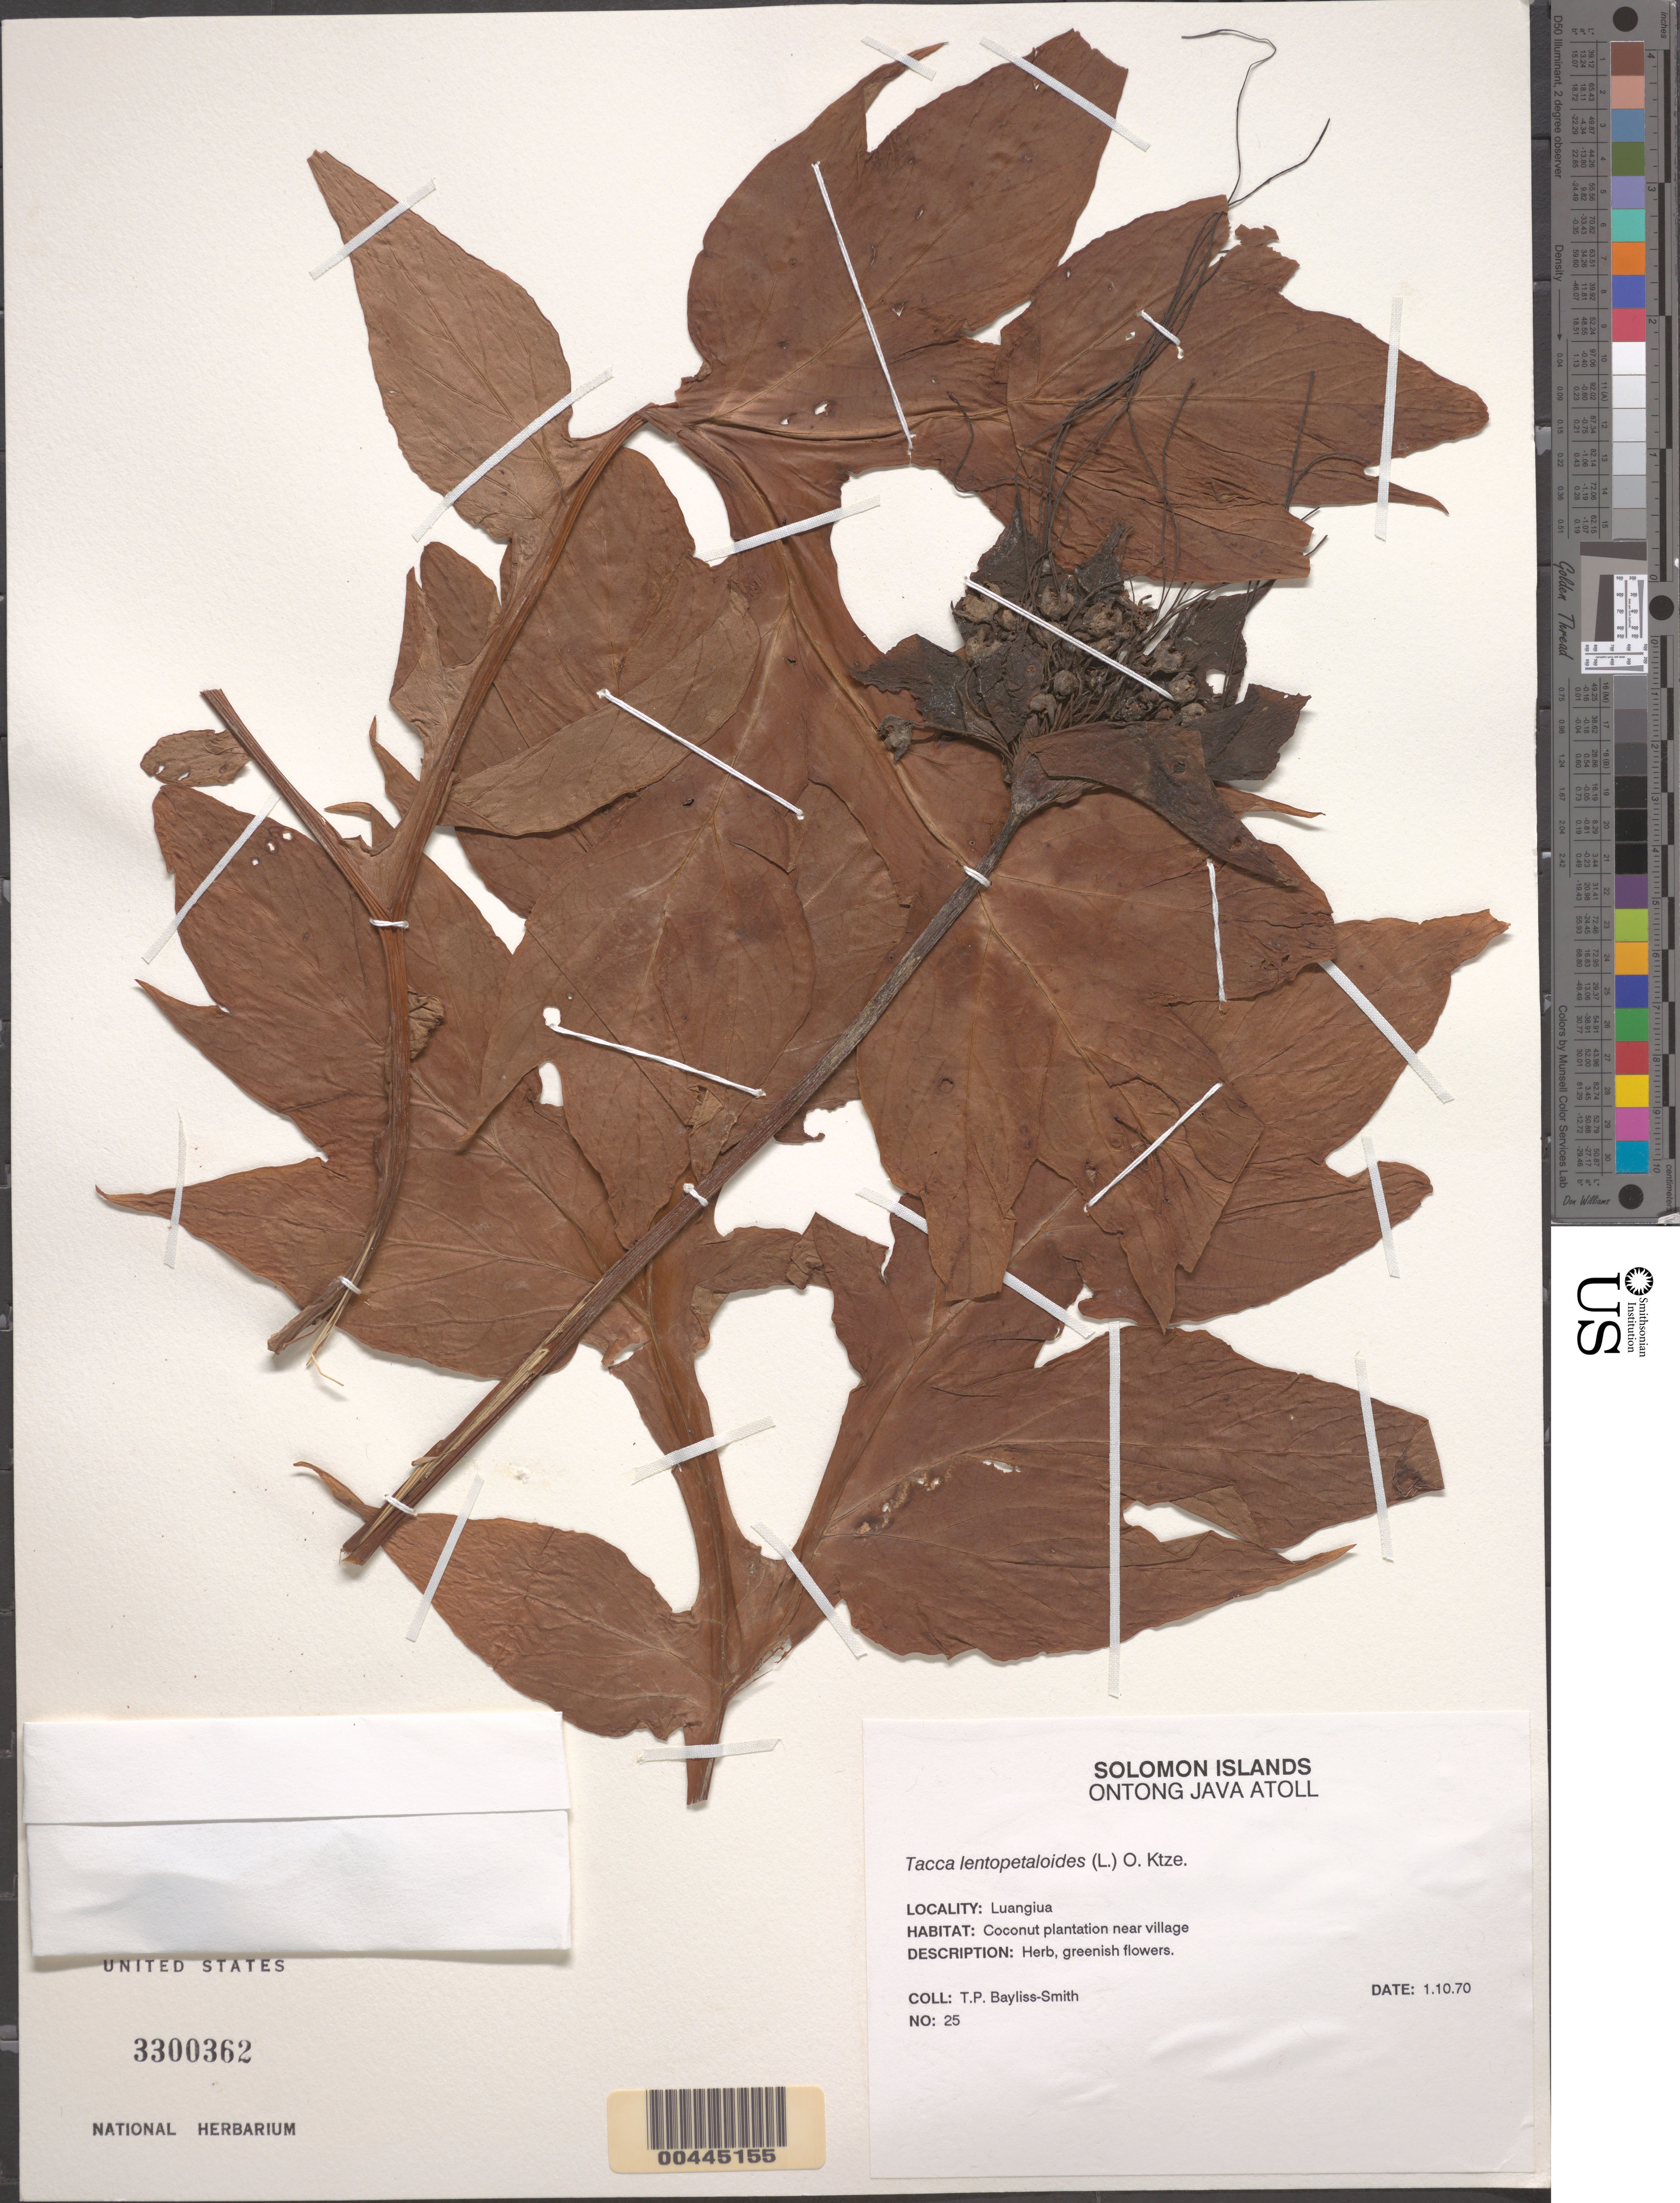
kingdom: Plantae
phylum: Tracheophyta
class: Liliopsida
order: Dioscoreales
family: Dioscoreaceae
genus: Tacca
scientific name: Tacca leontopetaloides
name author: (L.) Kuntze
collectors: T. P. Bayliss-Smith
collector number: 25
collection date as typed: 01 Oct 1970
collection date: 1970-10-01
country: Solomon Islands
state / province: Malaita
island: Ontong Java [Luanguia] Atoll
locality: Luangiua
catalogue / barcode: US 3300362